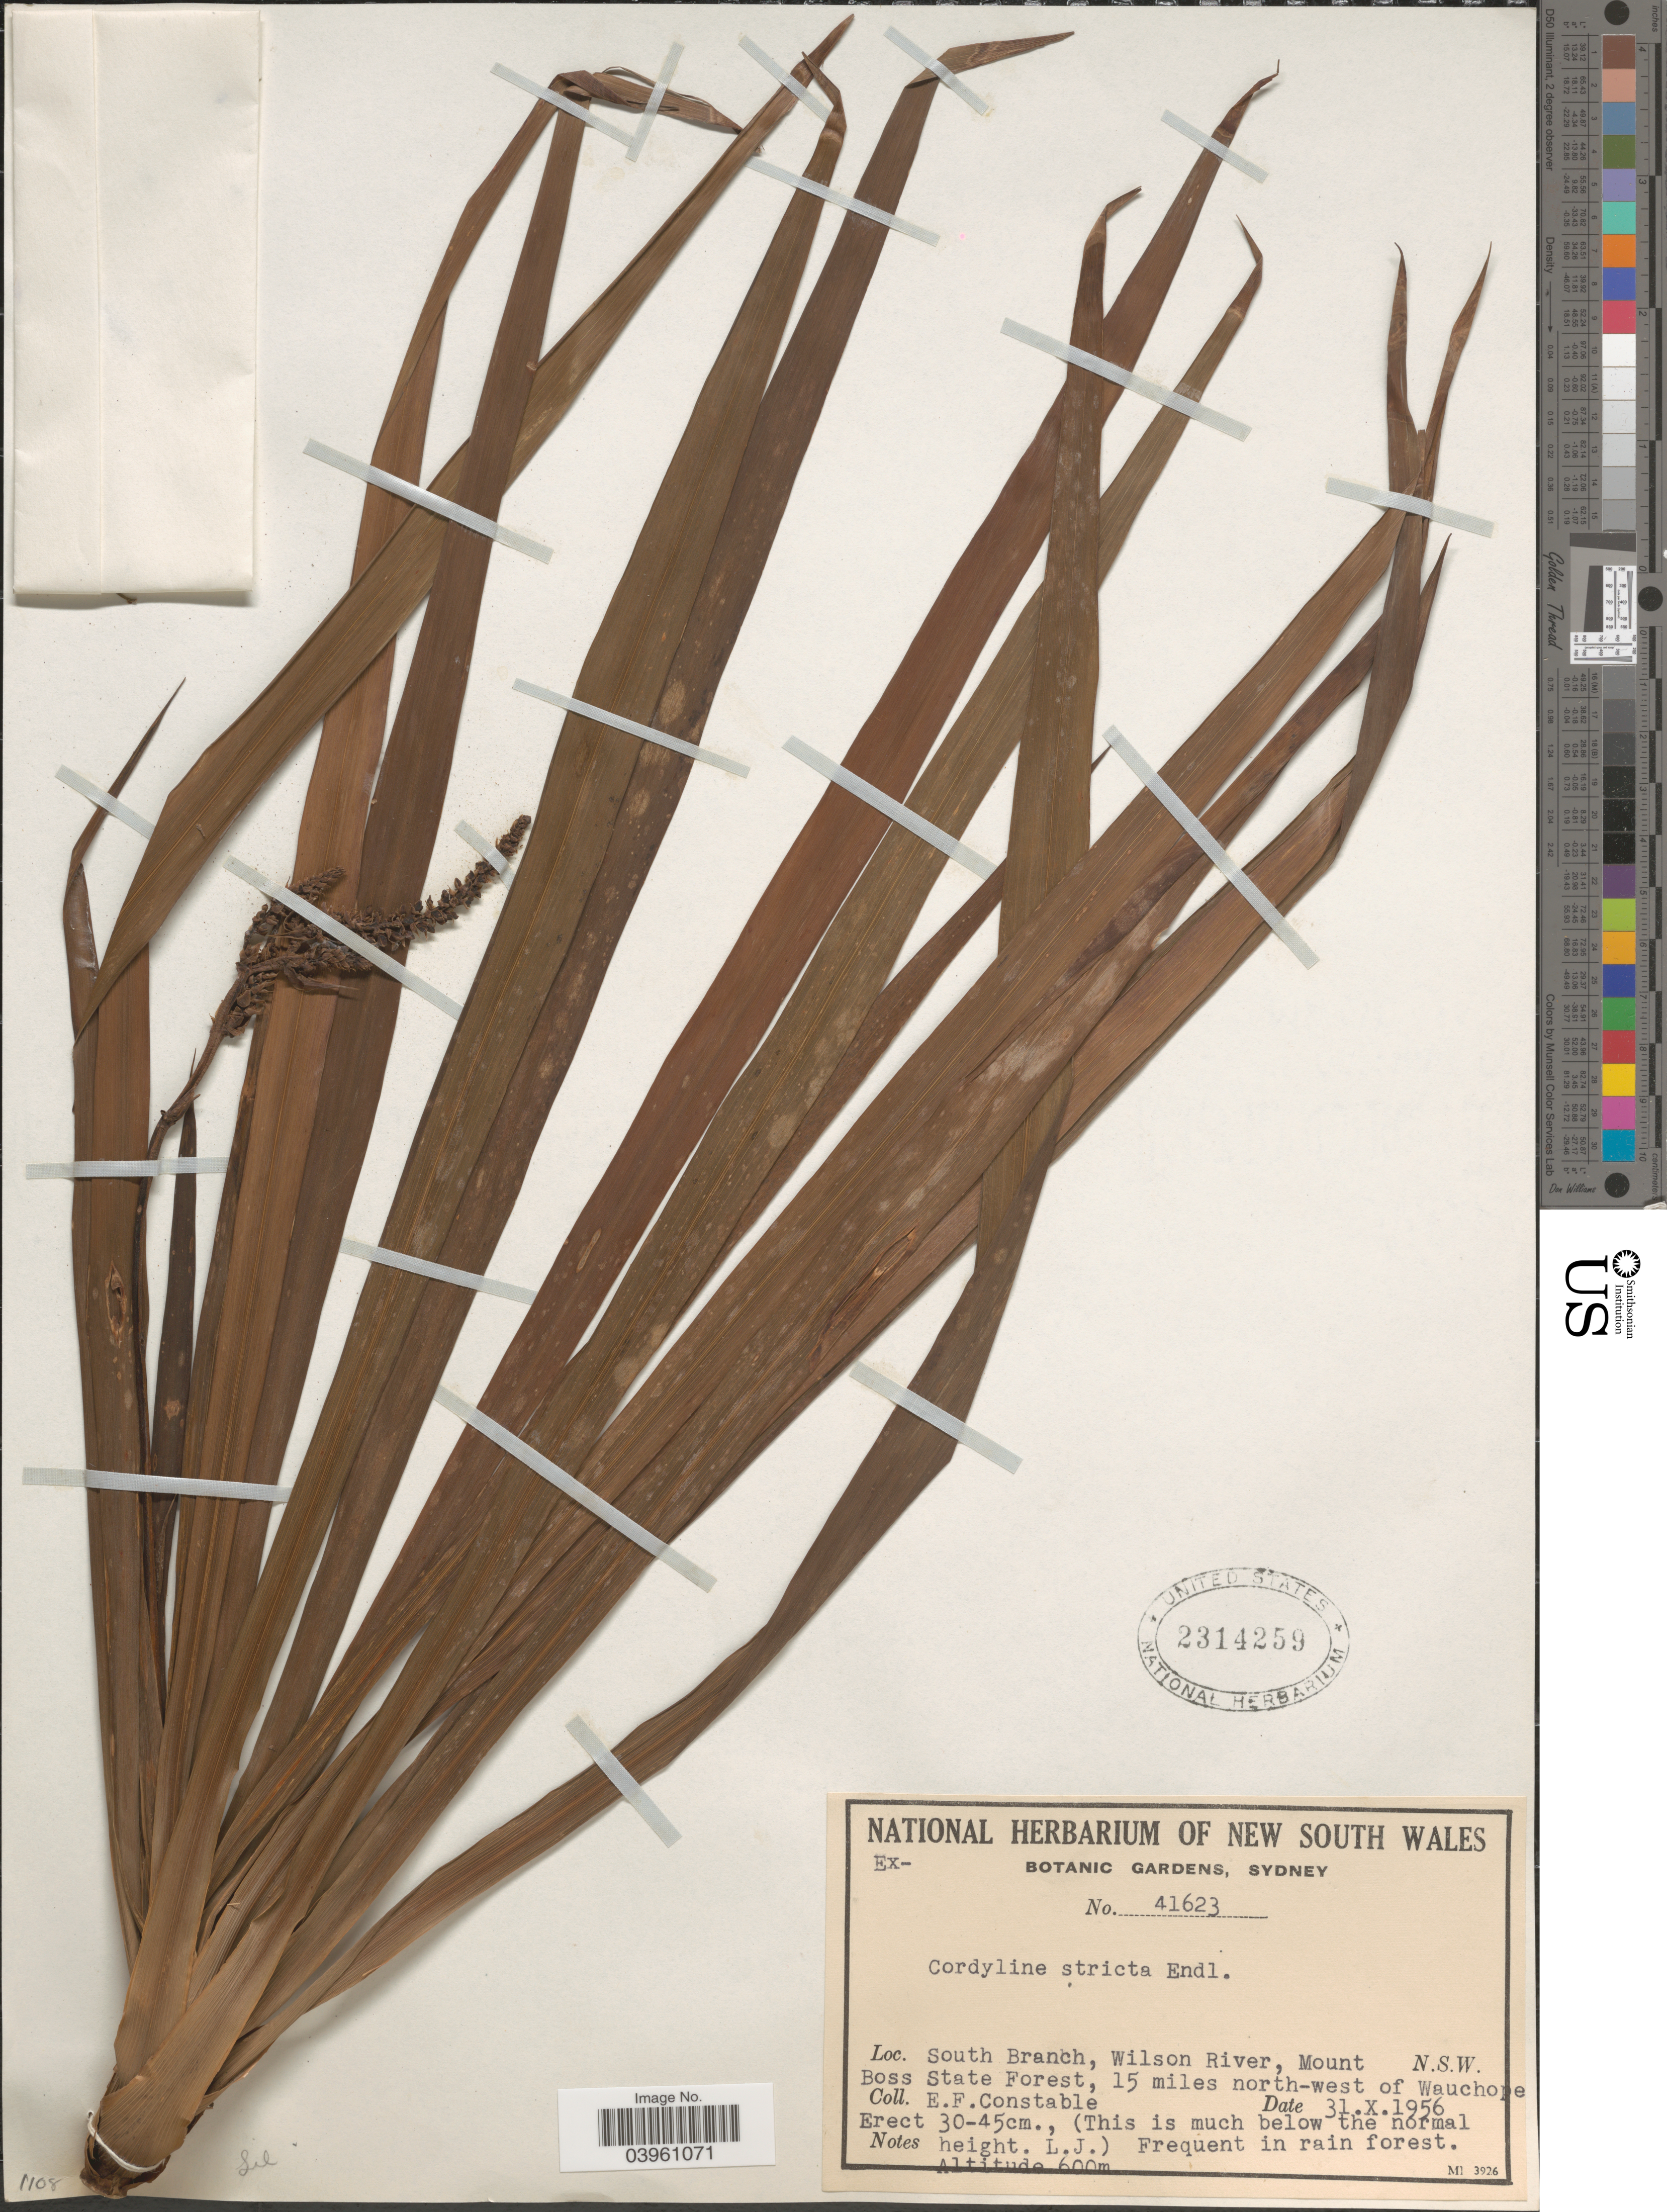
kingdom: Plantae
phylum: Tracheophyta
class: Liliopsida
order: Asparagales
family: Asparagaceae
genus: Cordyline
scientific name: Cordyline stricta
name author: (Sims) Endl.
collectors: E. F. Constable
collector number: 41623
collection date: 1956-10-31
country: Australia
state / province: New South Wales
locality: South Branch, Wilson River, Mount Boss State Forest, 15 miles north-west of Wauchope.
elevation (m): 600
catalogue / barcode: US 2314259